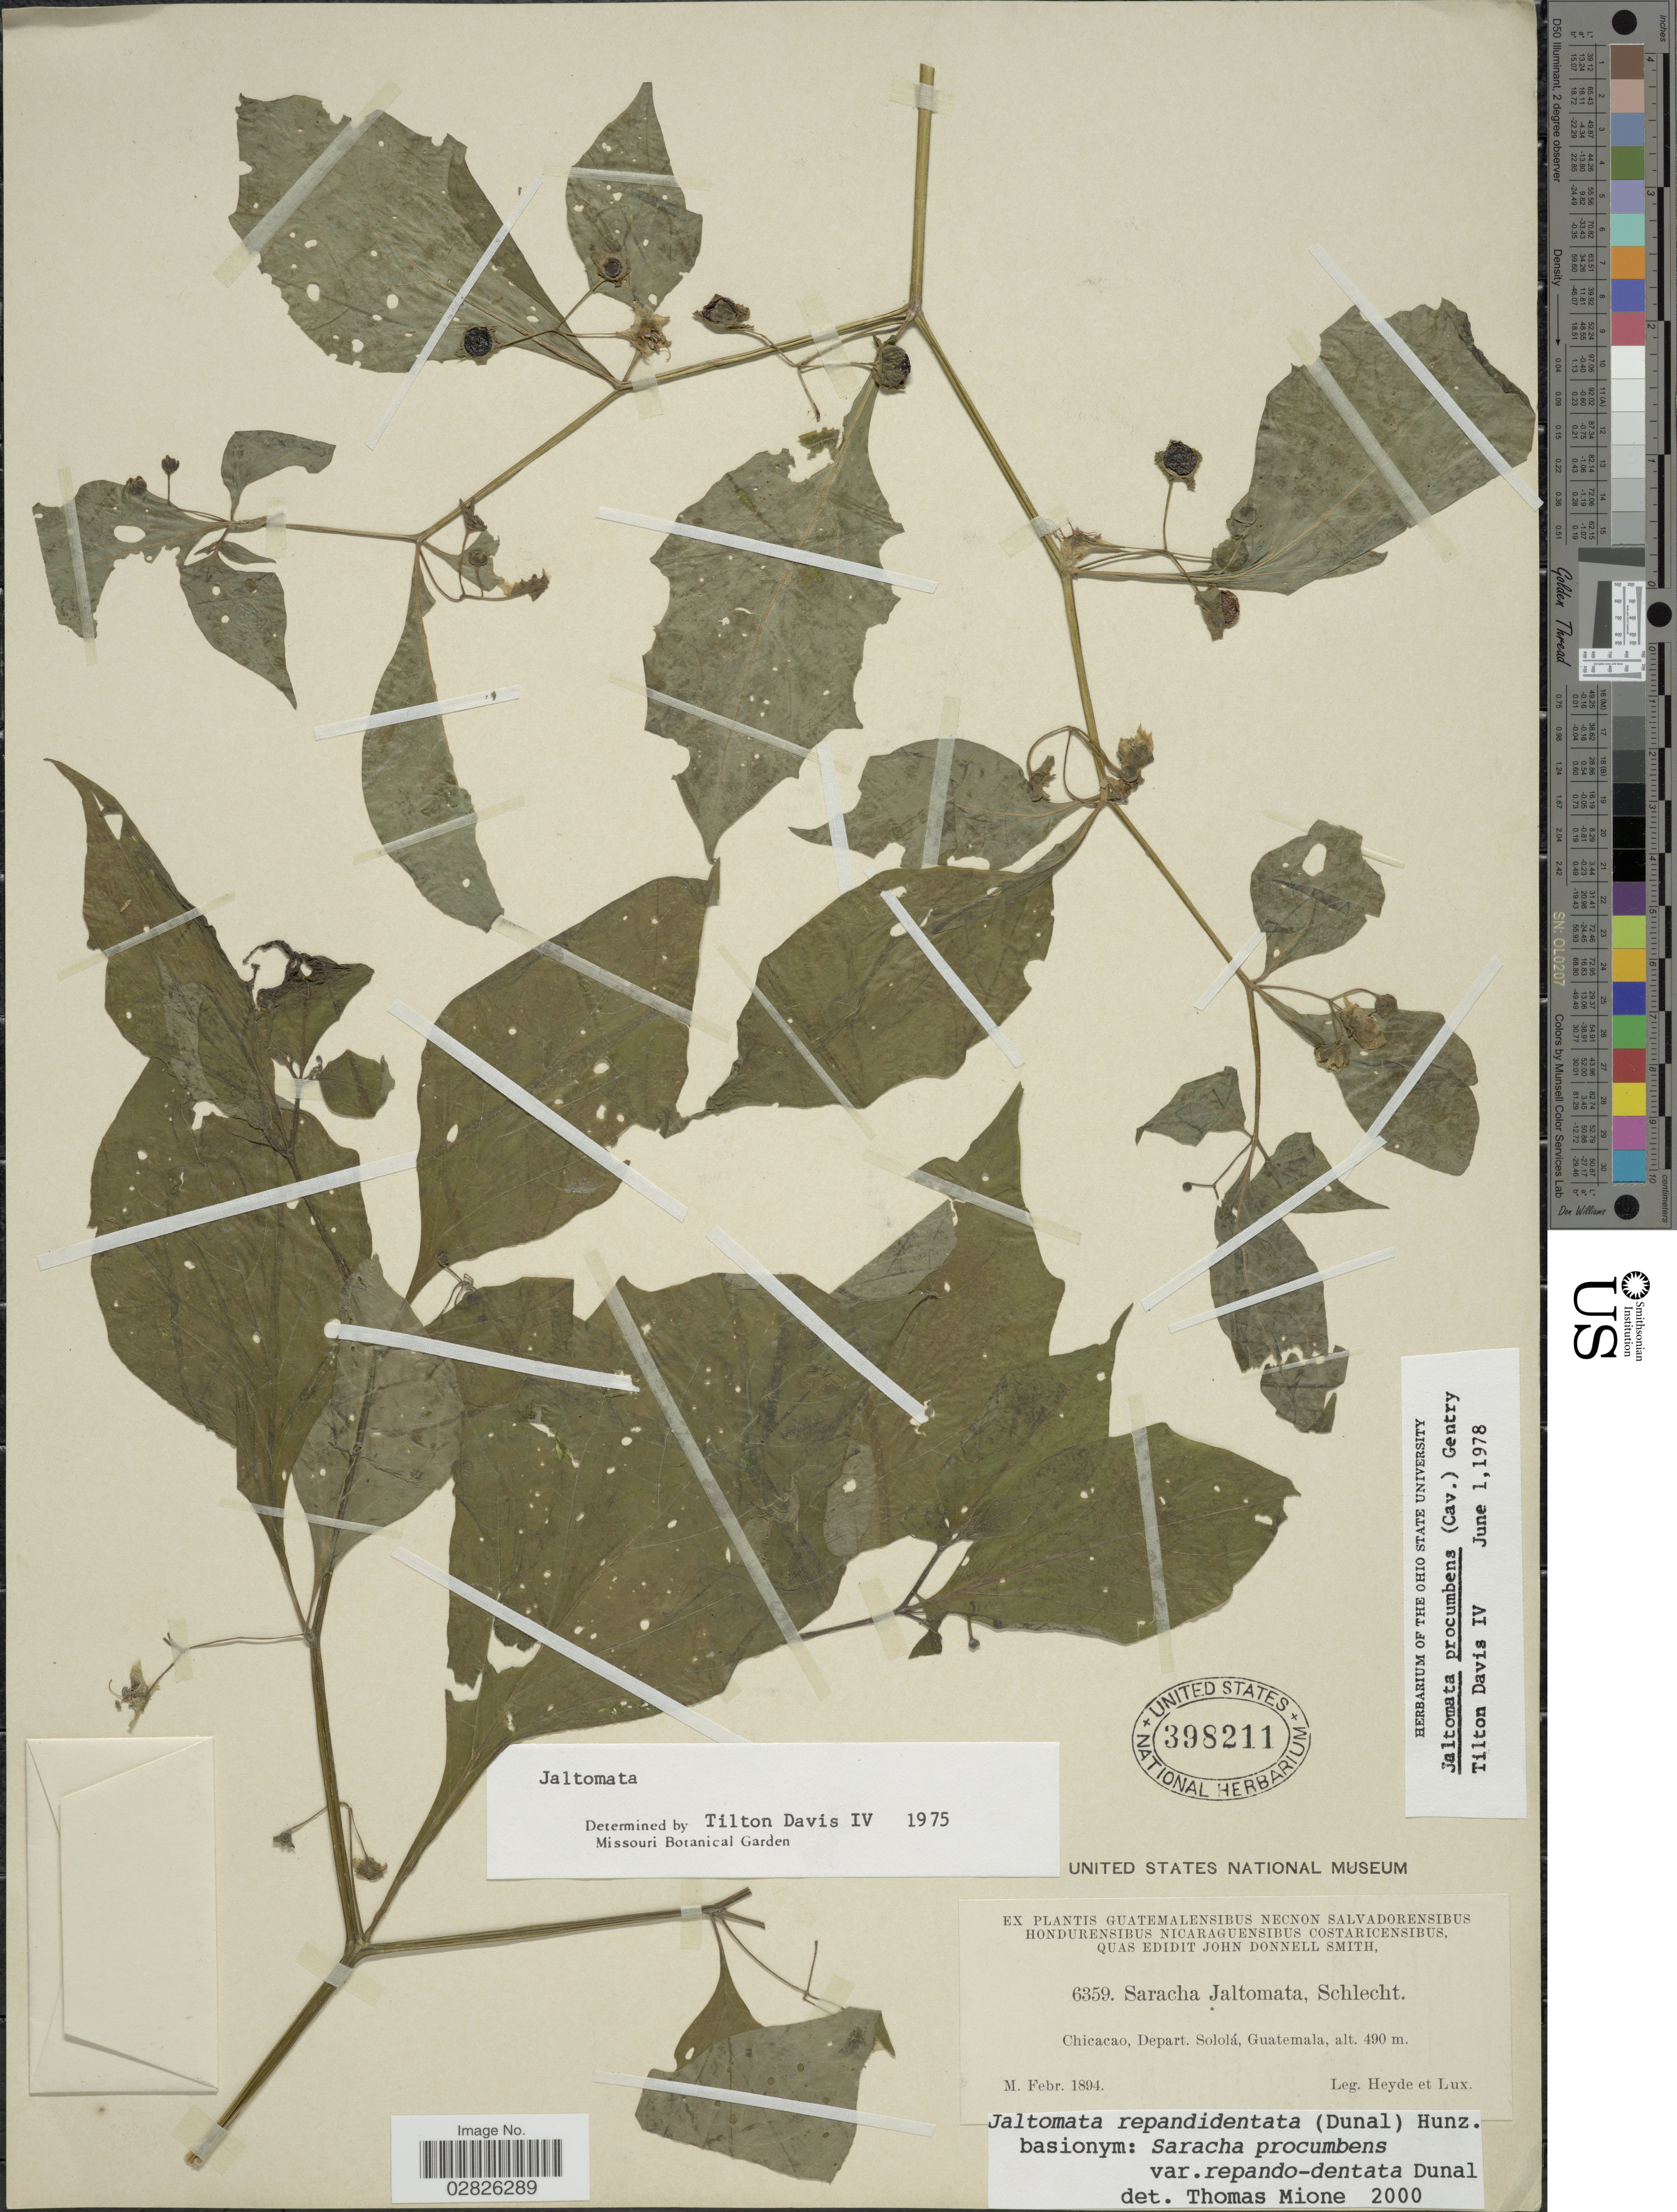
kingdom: Plantae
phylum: Tracheophyta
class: Magnoliopsida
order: Solanales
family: Solanaceae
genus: Jaltomata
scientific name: Jaltomata repandidentata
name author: (Dunal) Hunz.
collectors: Heyde & Lux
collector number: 6359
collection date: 1894-02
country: Guatemala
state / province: Sololá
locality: Chicacao, Depart. Sololá.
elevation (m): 490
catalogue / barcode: US 398211